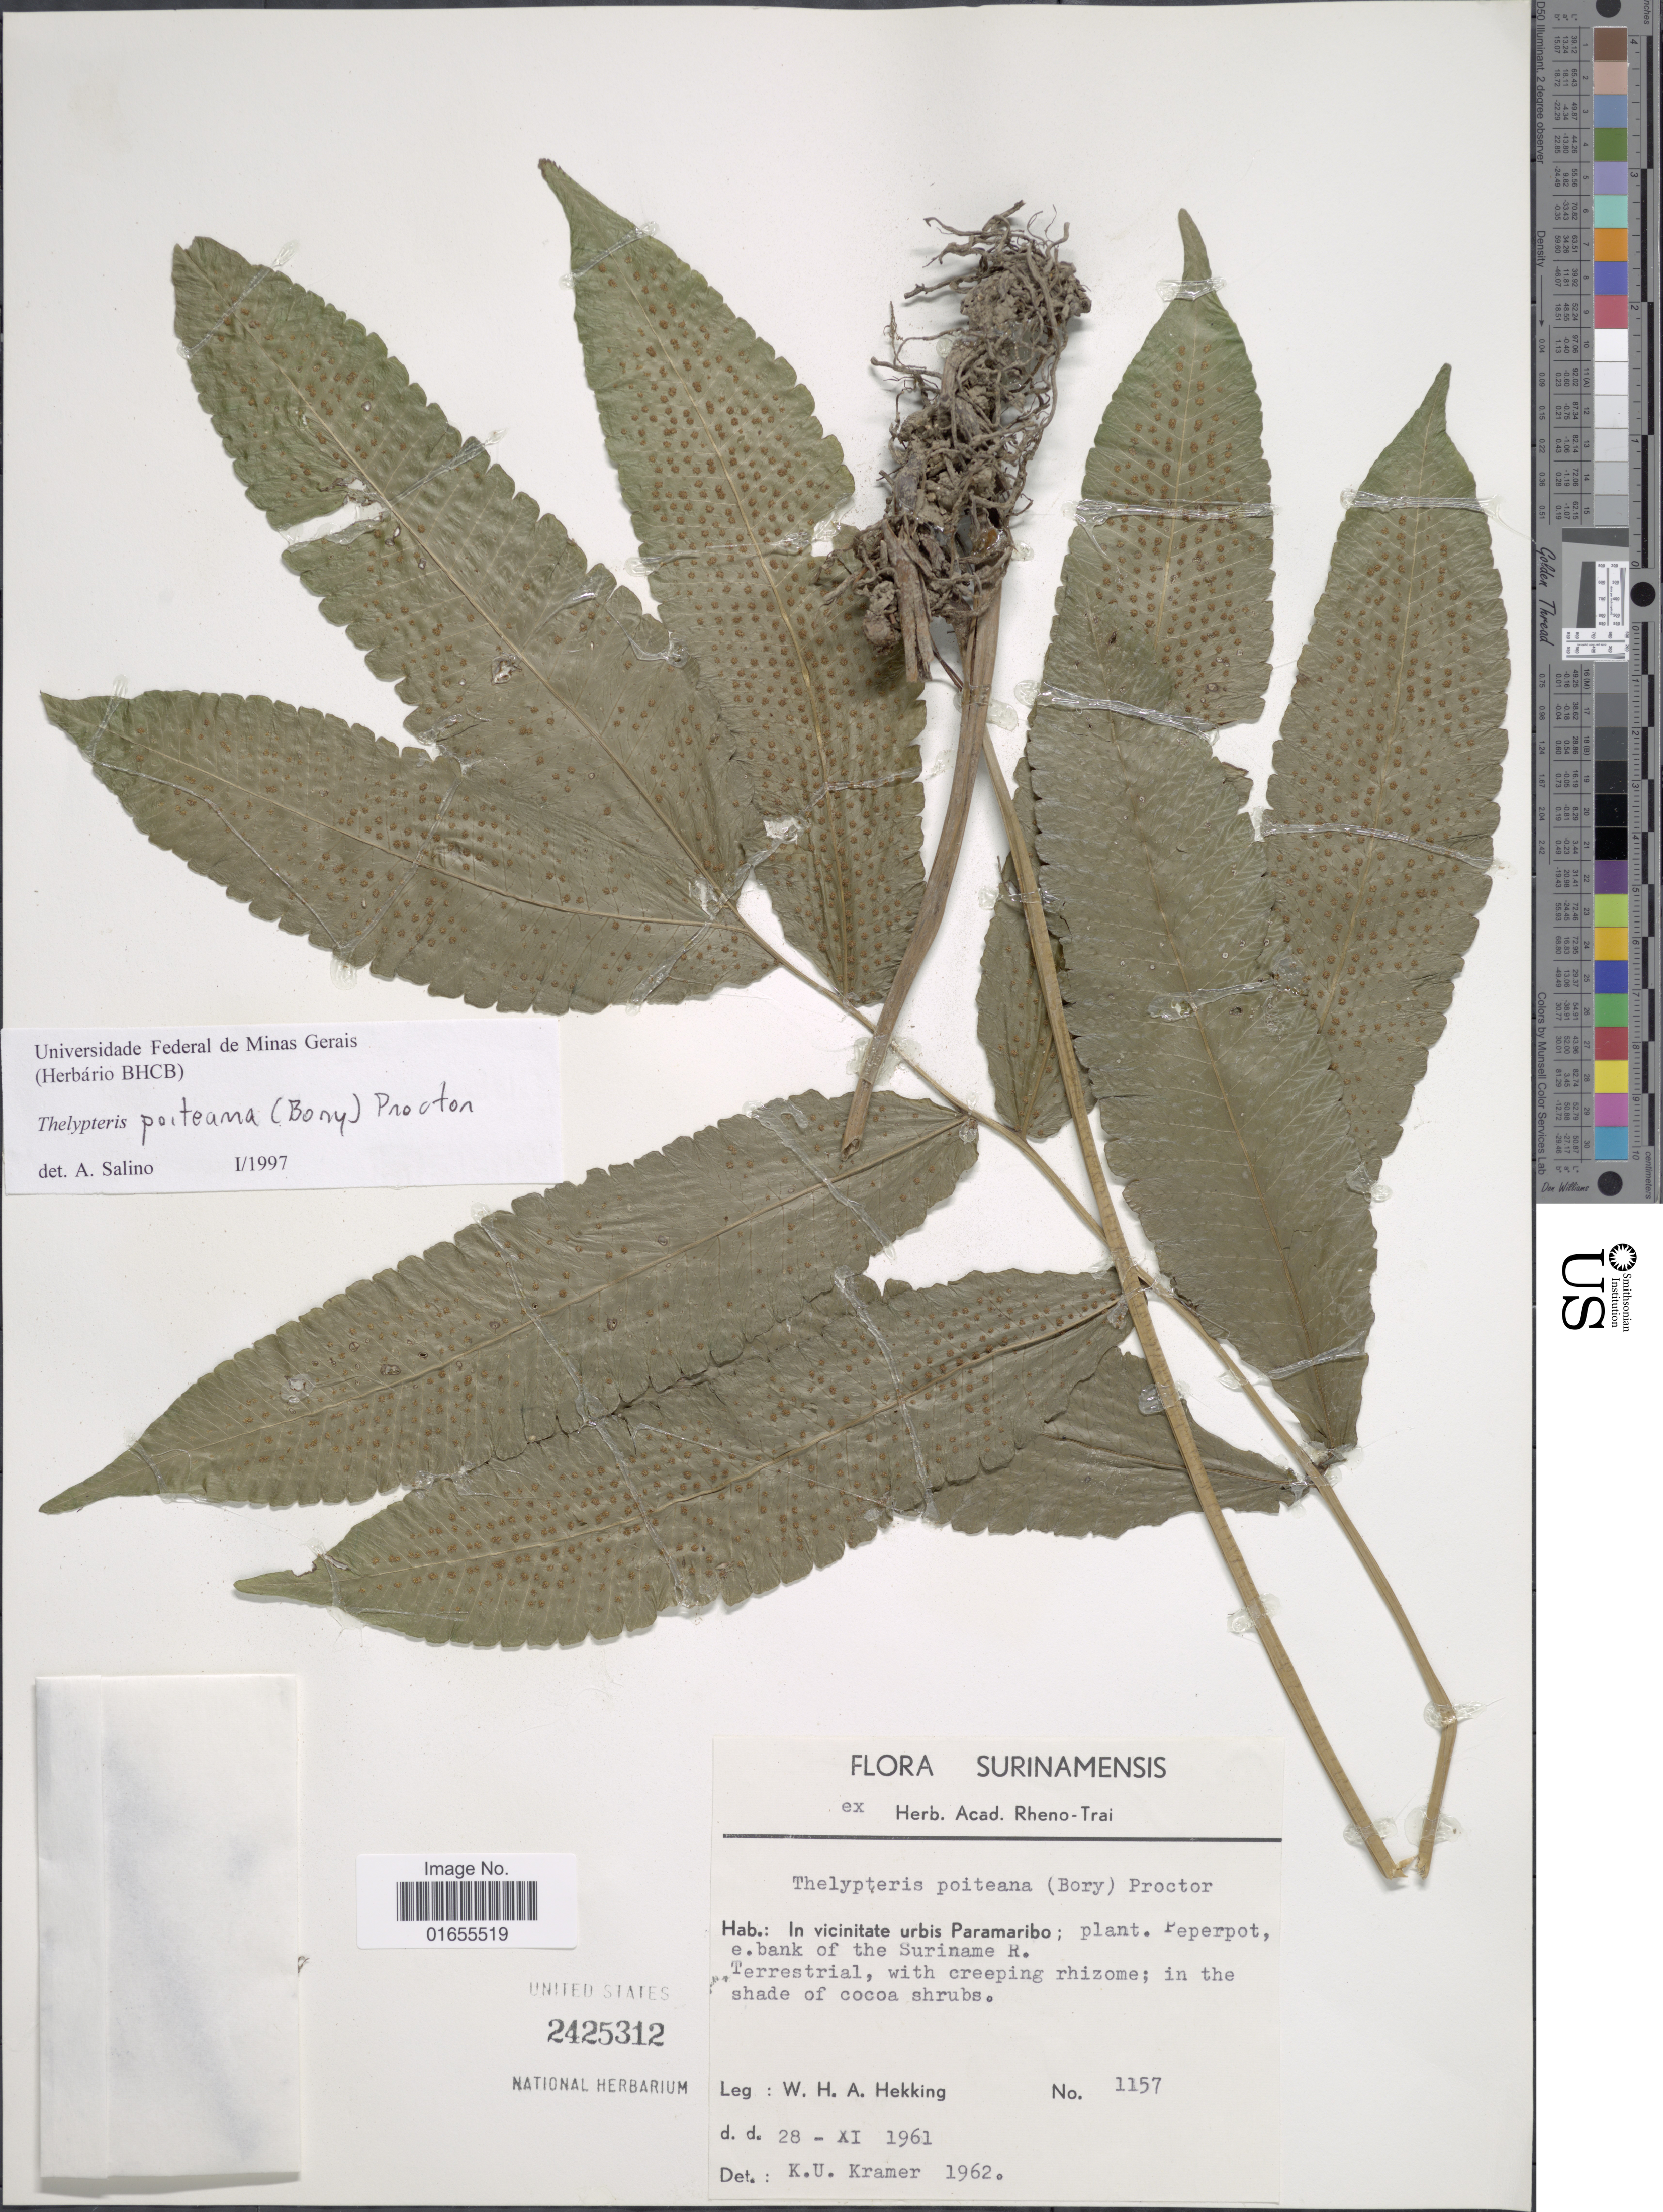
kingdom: Plantae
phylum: Tracheophyta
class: Polypodiopsida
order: Polypodiales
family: Thelypteridaceae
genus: Goniopteris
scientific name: Goniopteris poiteana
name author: (Bory) Ching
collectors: W. H. A. Hekking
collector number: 1157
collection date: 1961-11-28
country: Suriname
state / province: Paramaribo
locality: Plant. Peperpot, e. bank of the Suriname R.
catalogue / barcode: US 2425312